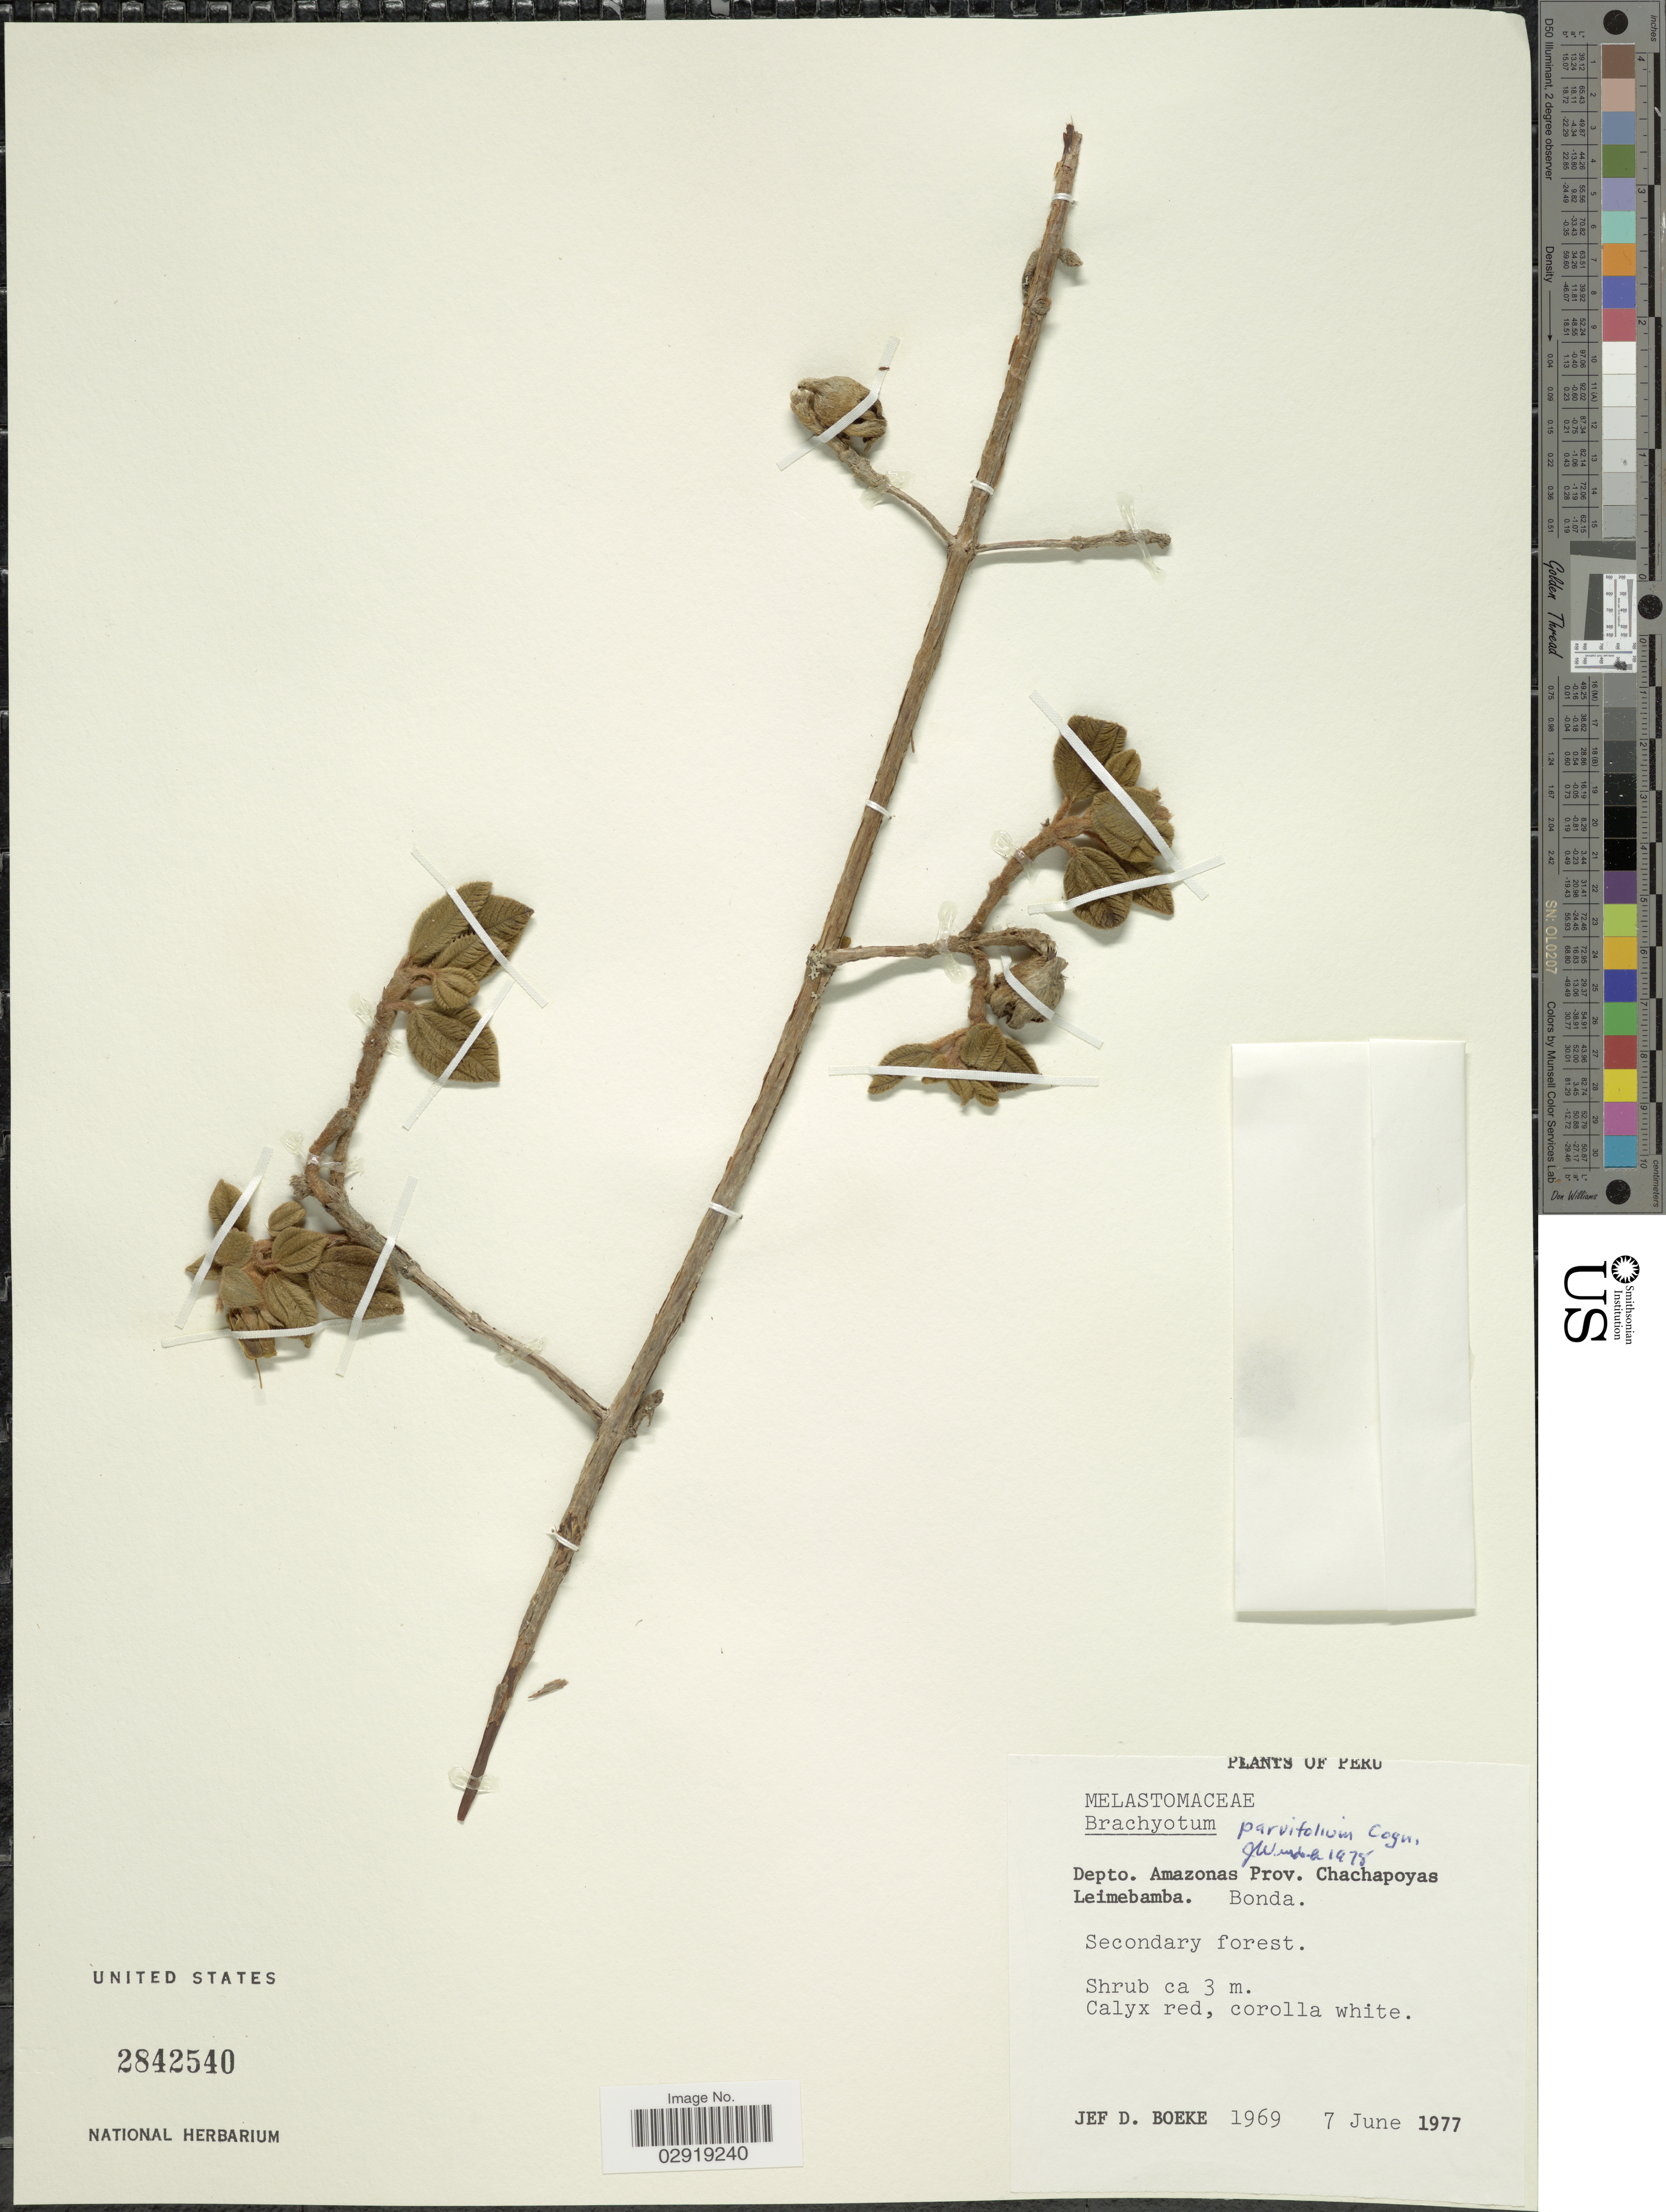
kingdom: Plantae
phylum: Tracheophyta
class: Magnoliopsida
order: Myrtales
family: Melastomataceae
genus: Brachyotum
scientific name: Brachyotum parvifolium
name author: Cogn.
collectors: J. Boeke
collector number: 1969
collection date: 1977-06-07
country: Peru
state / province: Amazonas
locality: Depto. Amazonas Prov. Chachapoyas Leimebamba. Bonda.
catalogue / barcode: US 2842540